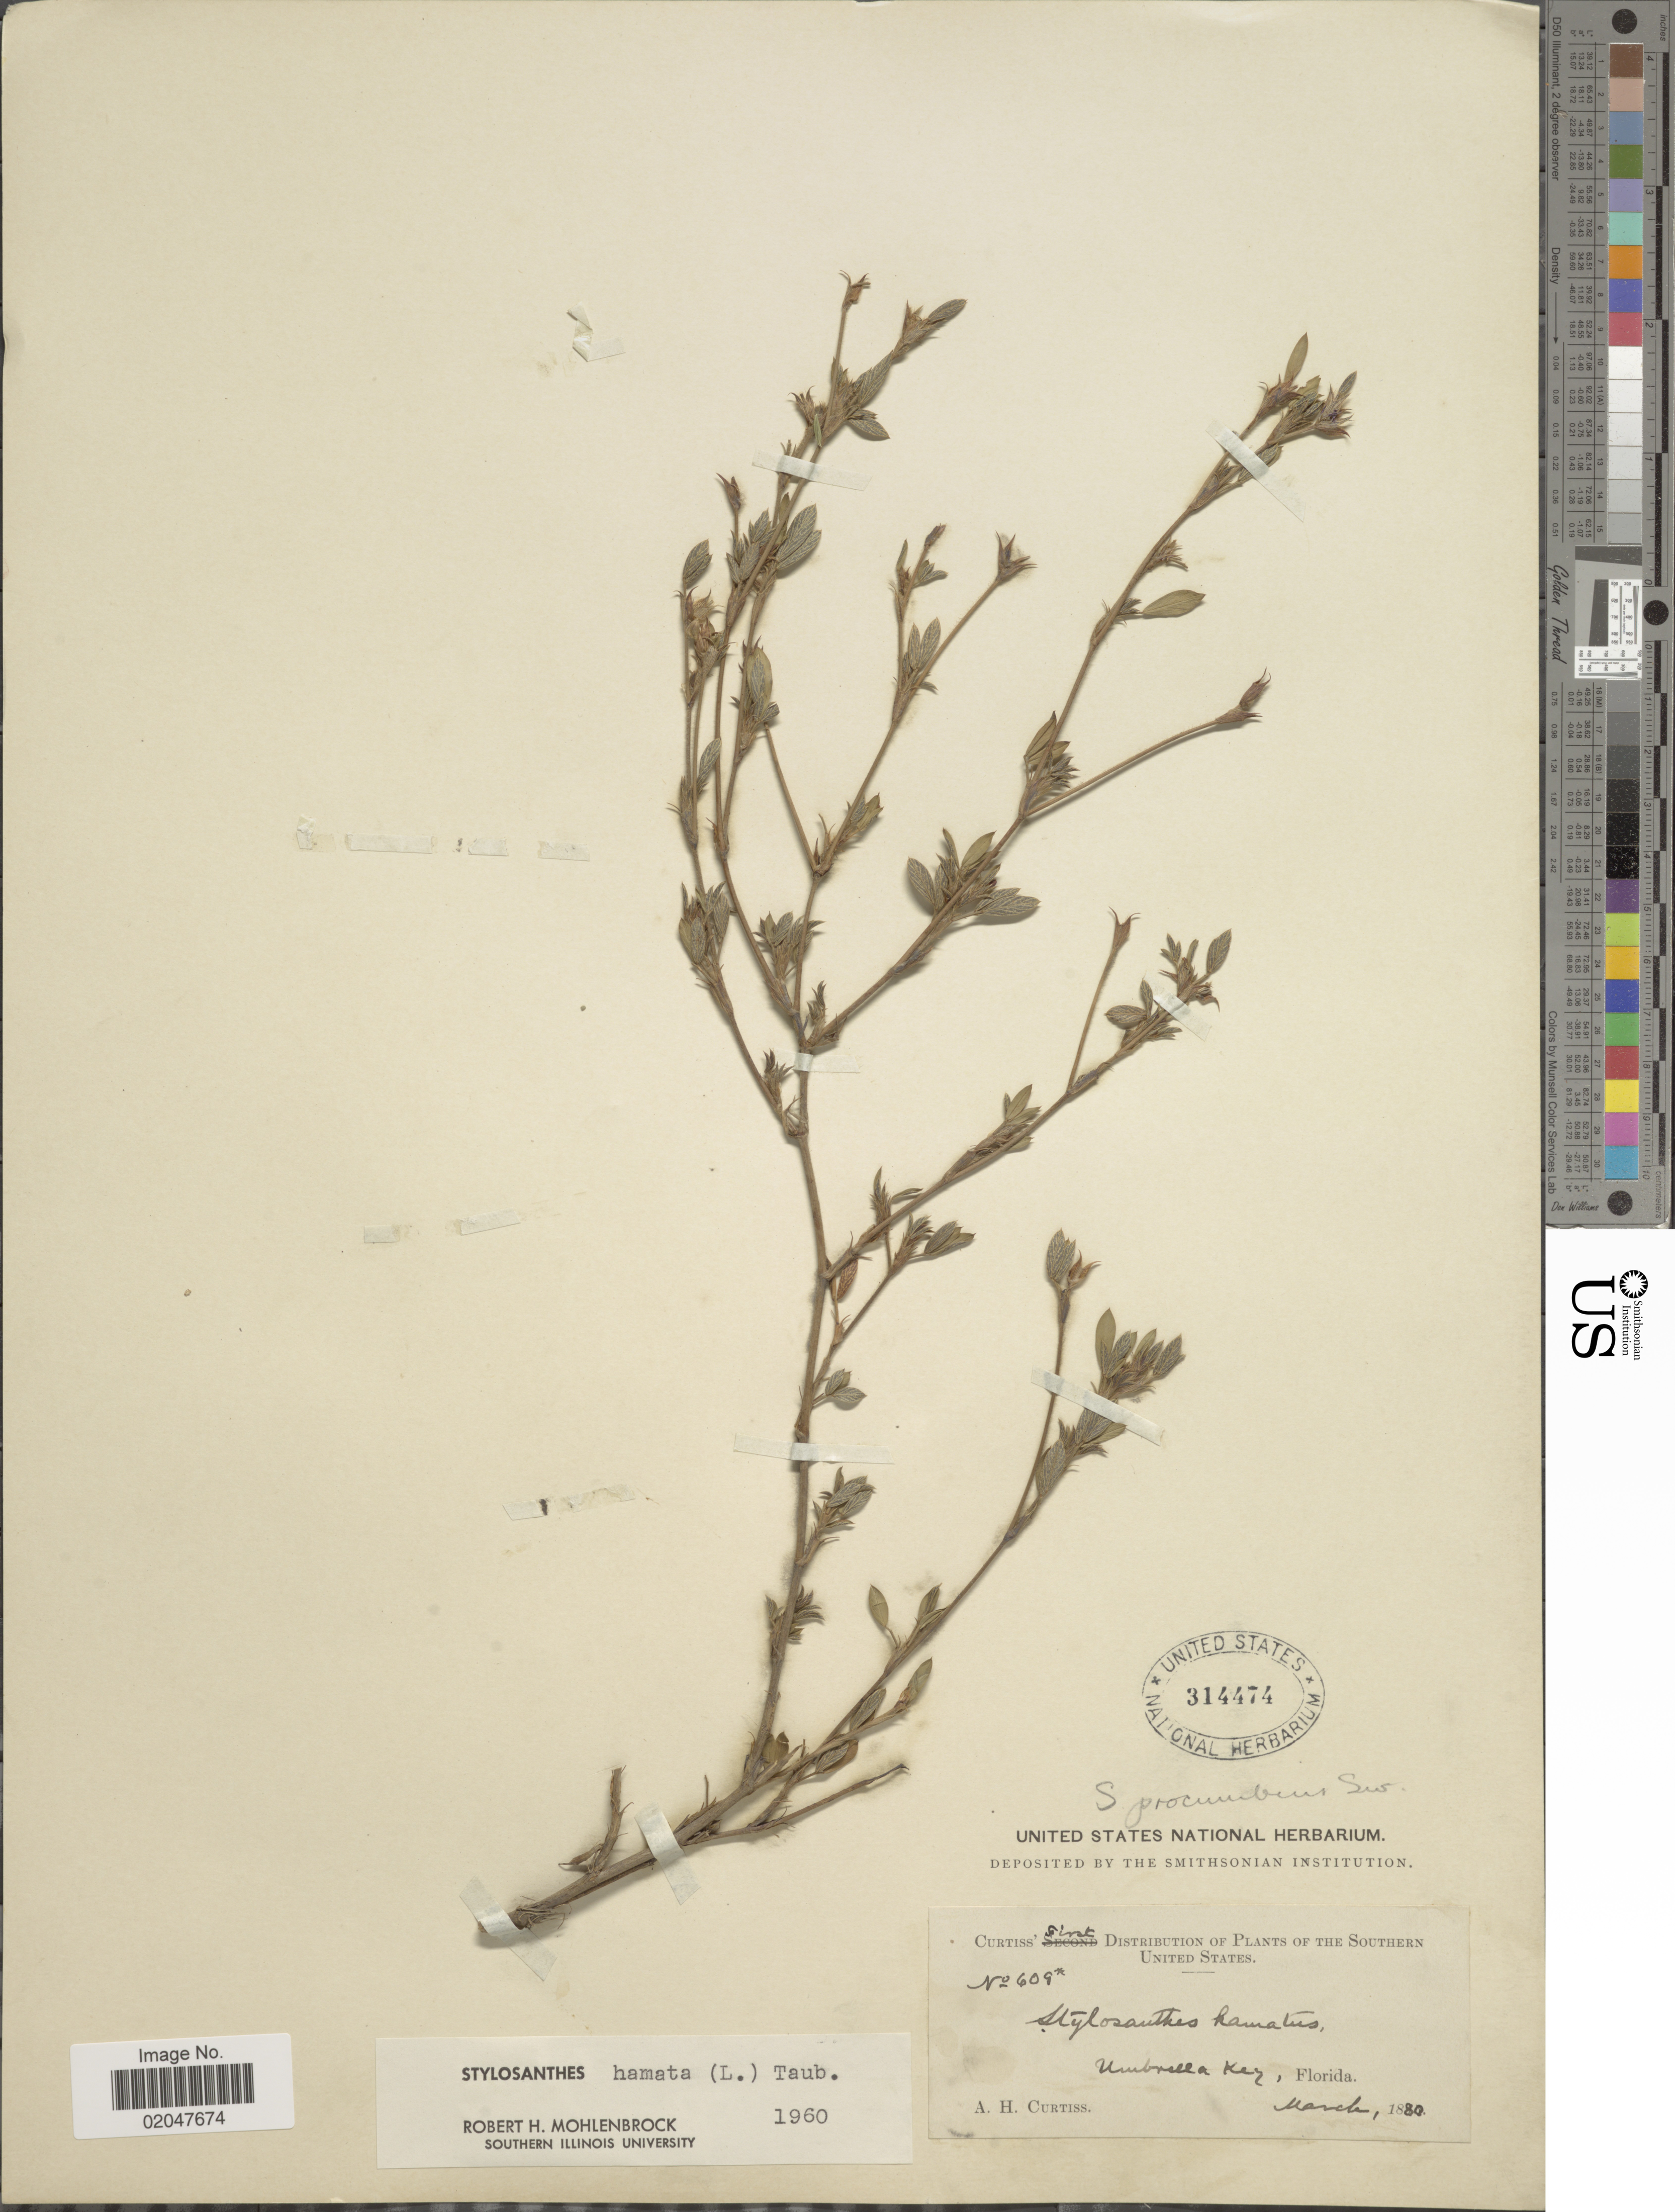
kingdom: Plantae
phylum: Tracheophyta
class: Magnoliopsida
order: Fabales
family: Fabaceae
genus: Stylosanthes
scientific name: Stylosanthes hamata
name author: (L.) Taub.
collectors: A. H. Curtiss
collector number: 609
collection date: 1880-03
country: United States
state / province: Florida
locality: Southern United States, Umbrella Key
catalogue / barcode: US 314474